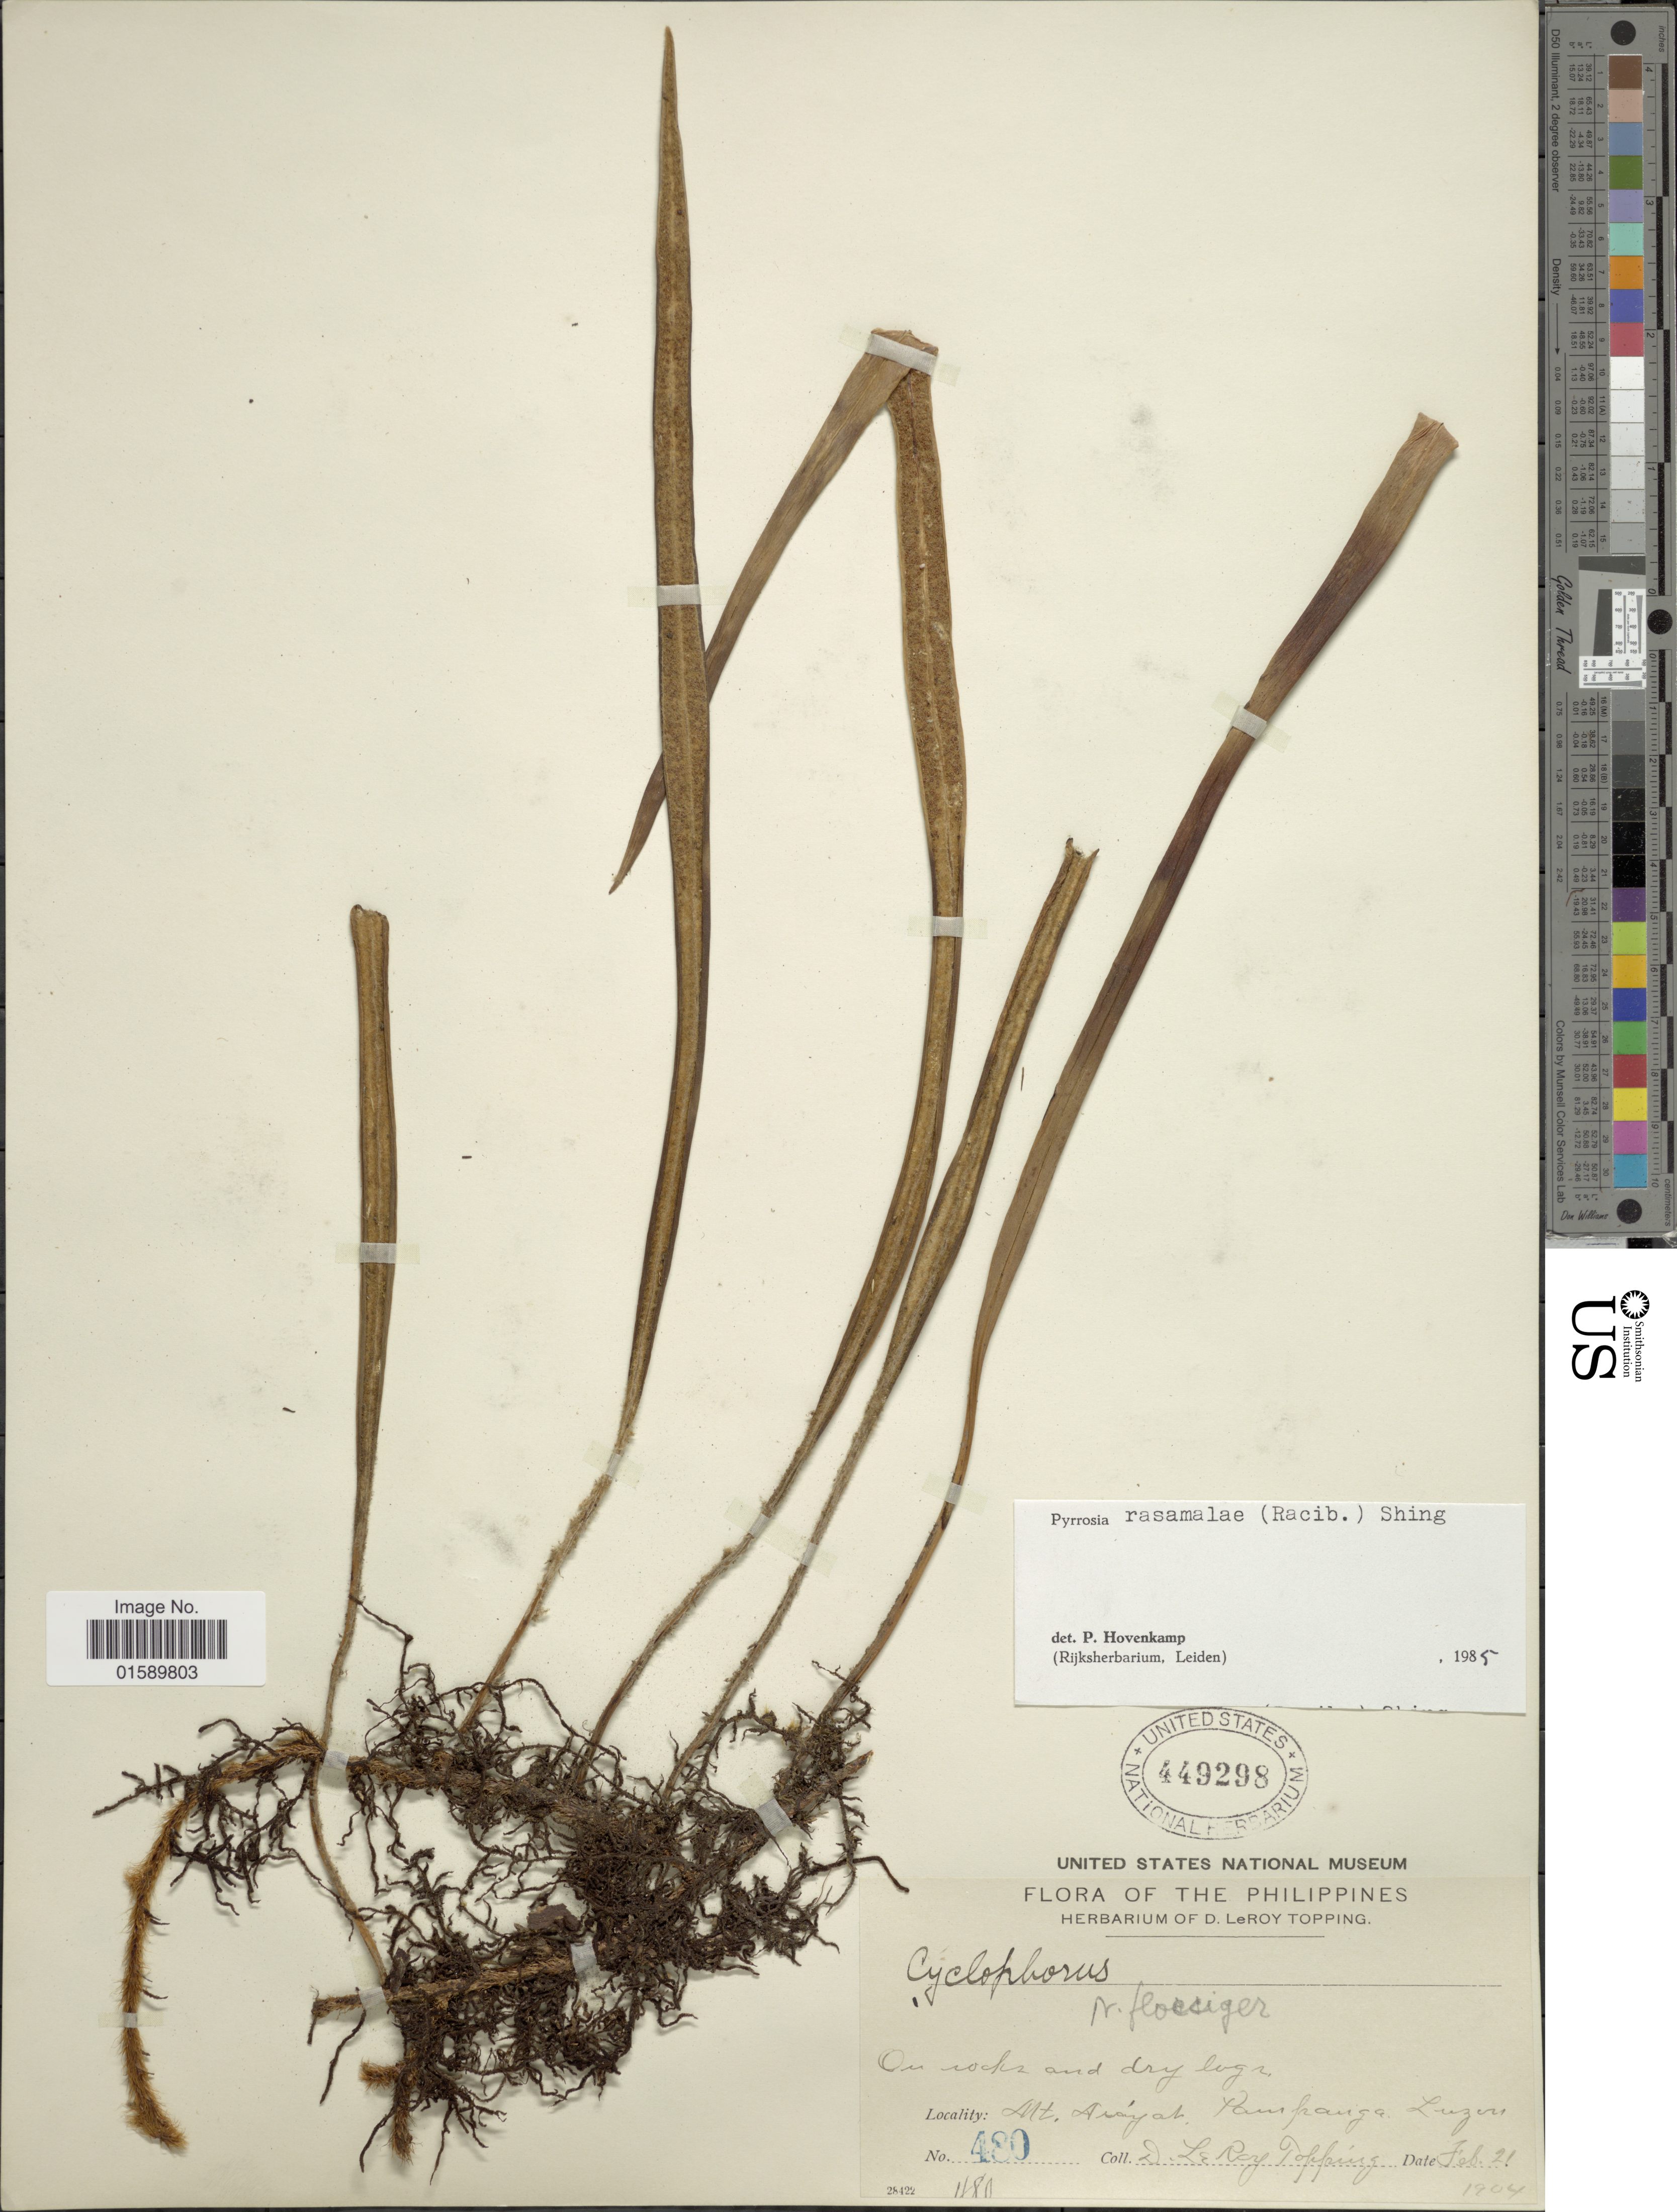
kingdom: Plantae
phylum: Tracheophyta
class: Polypodiopsida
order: Polypodiales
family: Polypodiaceae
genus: Pyrrosia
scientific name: Pyrrosia rasamalae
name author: (Racib.) K.H. Shing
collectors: D. L. Topping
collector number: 480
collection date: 1904-02-21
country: Philippines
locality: Mt, Arayat. Pampanga, Luzon.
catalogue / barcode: US 449298